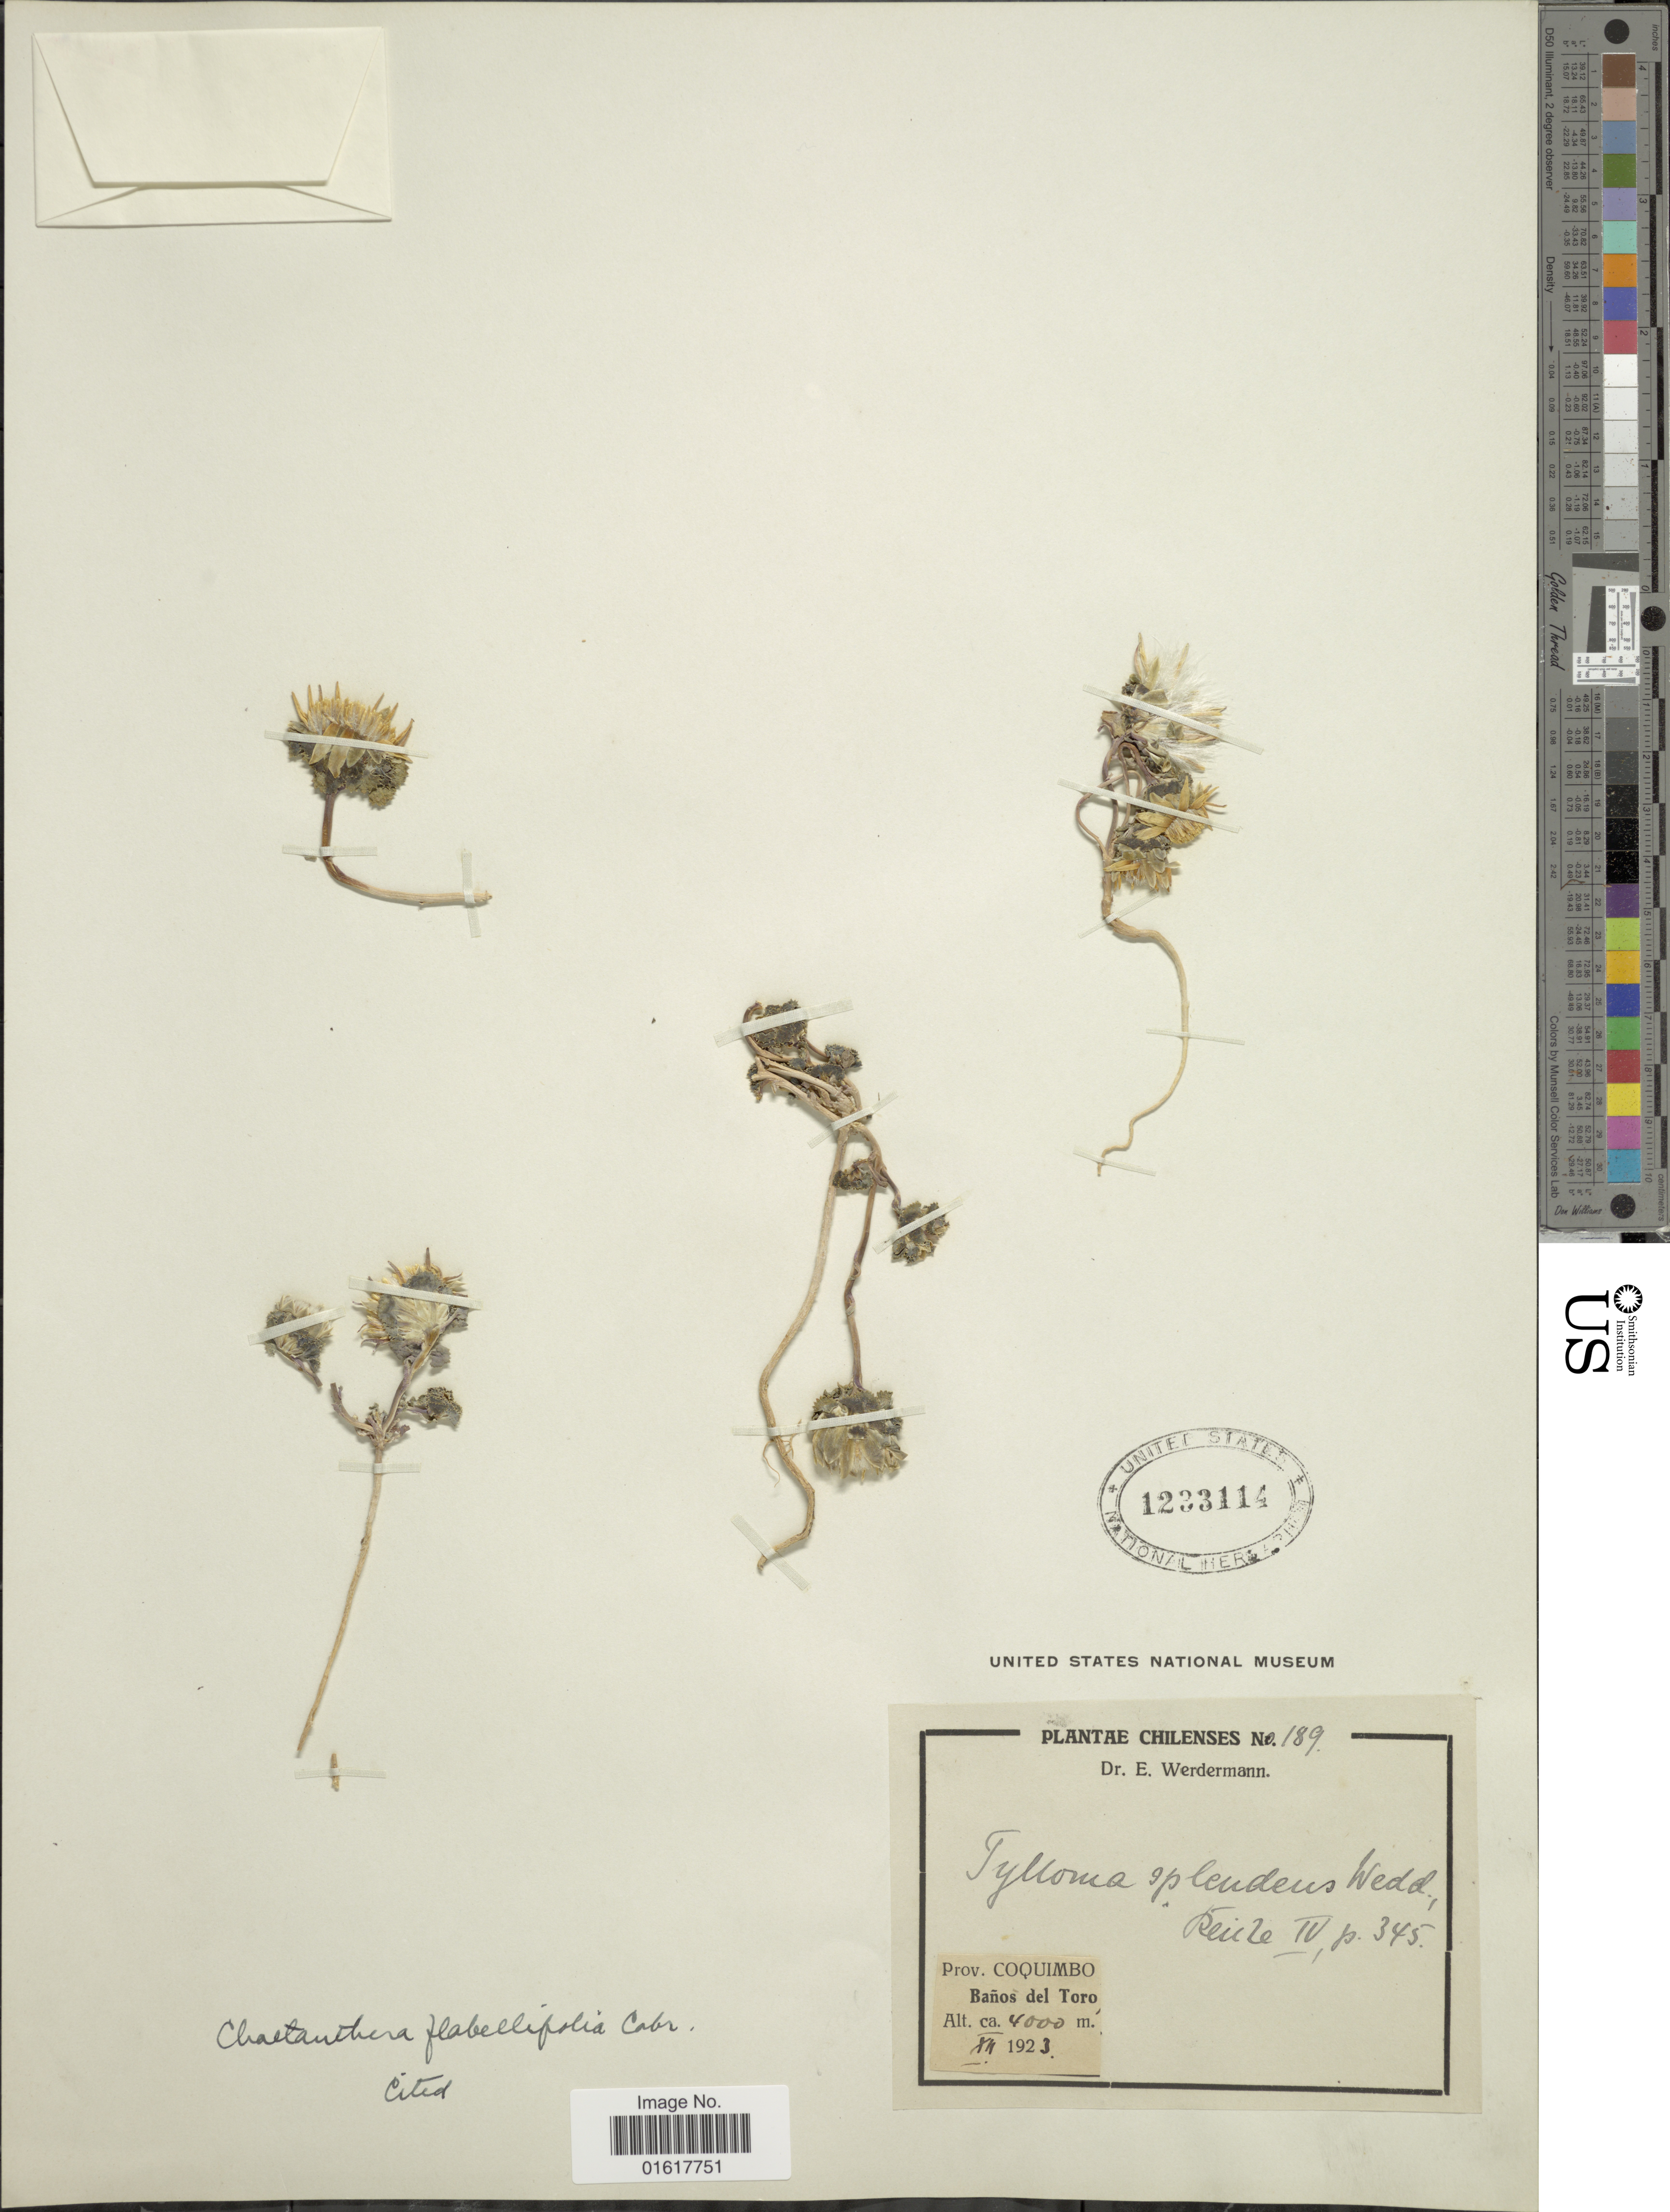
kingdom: Plantae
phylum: Tracheophyta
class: Magnoliopsida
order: Asterales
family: Asteraceae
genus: Chaetanthera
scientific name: Chaetanthera flabellifolia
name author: Cabrera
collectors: E. Werdermann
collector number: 189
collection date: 1923-12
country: Chile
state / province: Coquimbo (IV)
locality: Prov. Coquimbo. Baños del Toro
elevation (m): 4000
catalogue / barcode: US 1233114